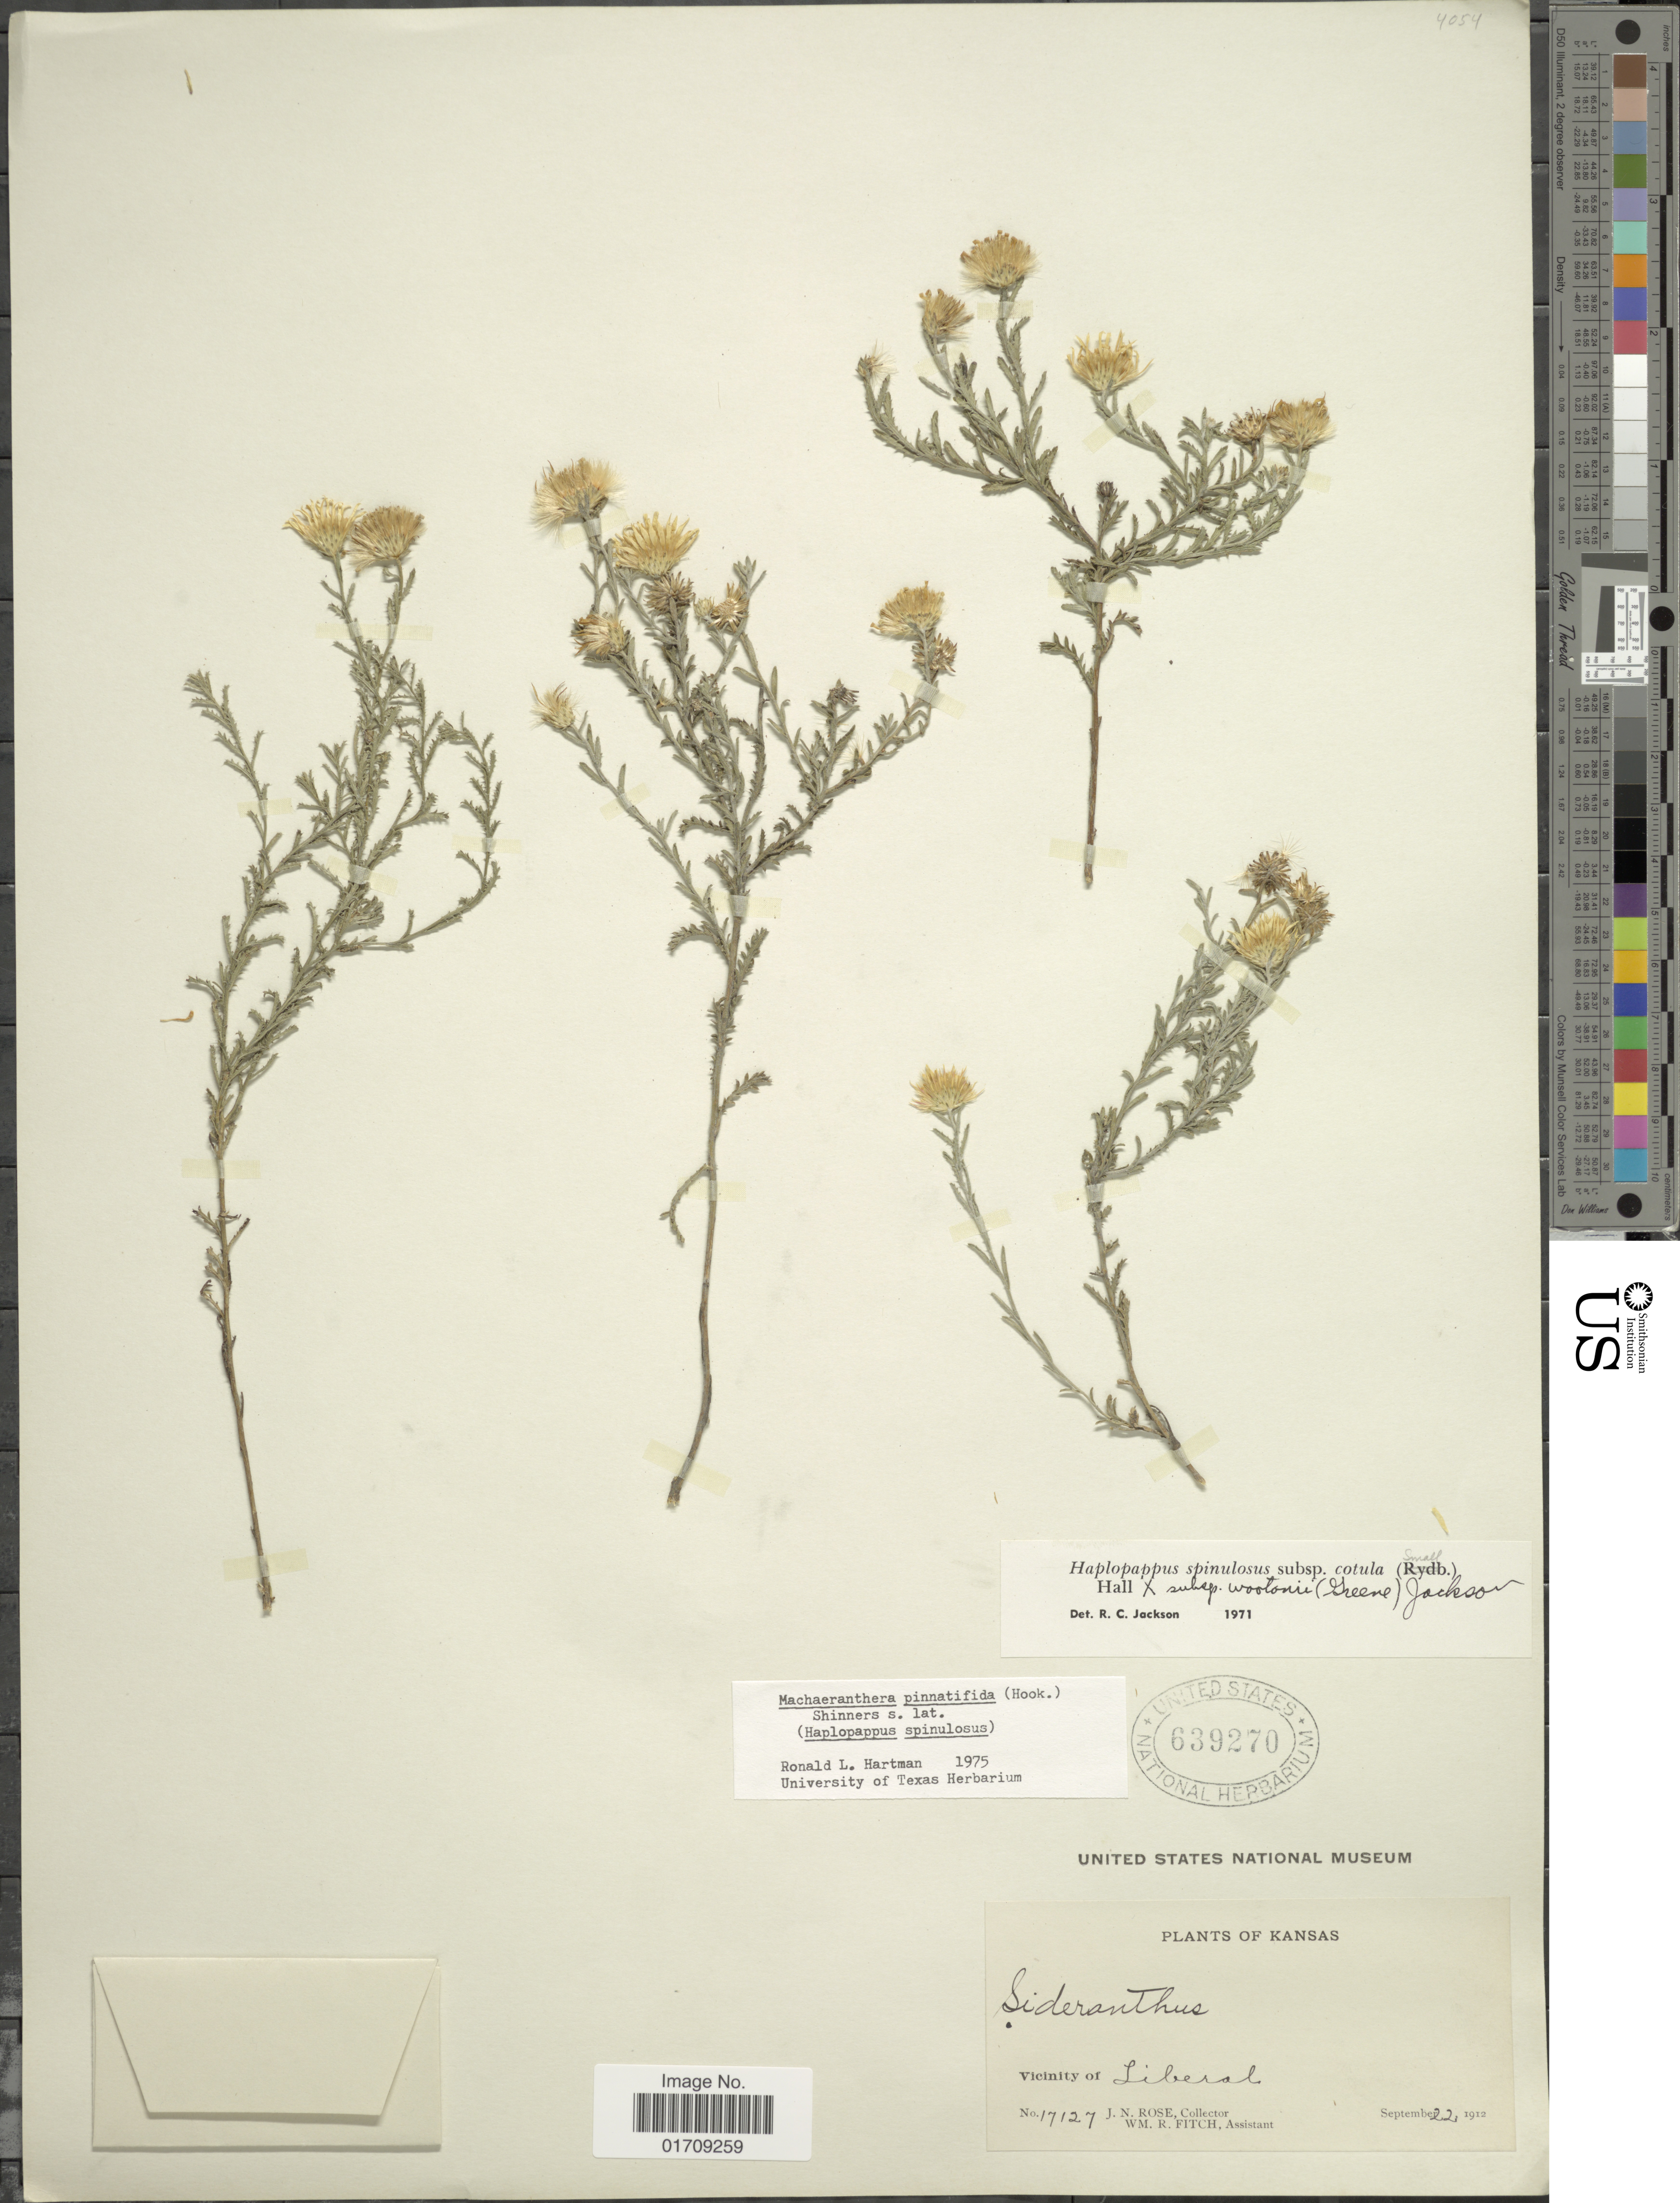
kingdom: Plantae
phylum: Tracheophyta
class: Magnoliopsida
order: Asterales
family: Asteraceae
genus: Machaeranthera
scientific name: Machaeranthera pinnatifida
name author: (Hook.) Shinners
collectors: J. N. Rose & W. R. Fitch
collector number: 17127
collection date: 1912-09-22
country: United States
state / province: Kansas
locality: Vicinity of Liberal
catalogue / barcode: US 639270